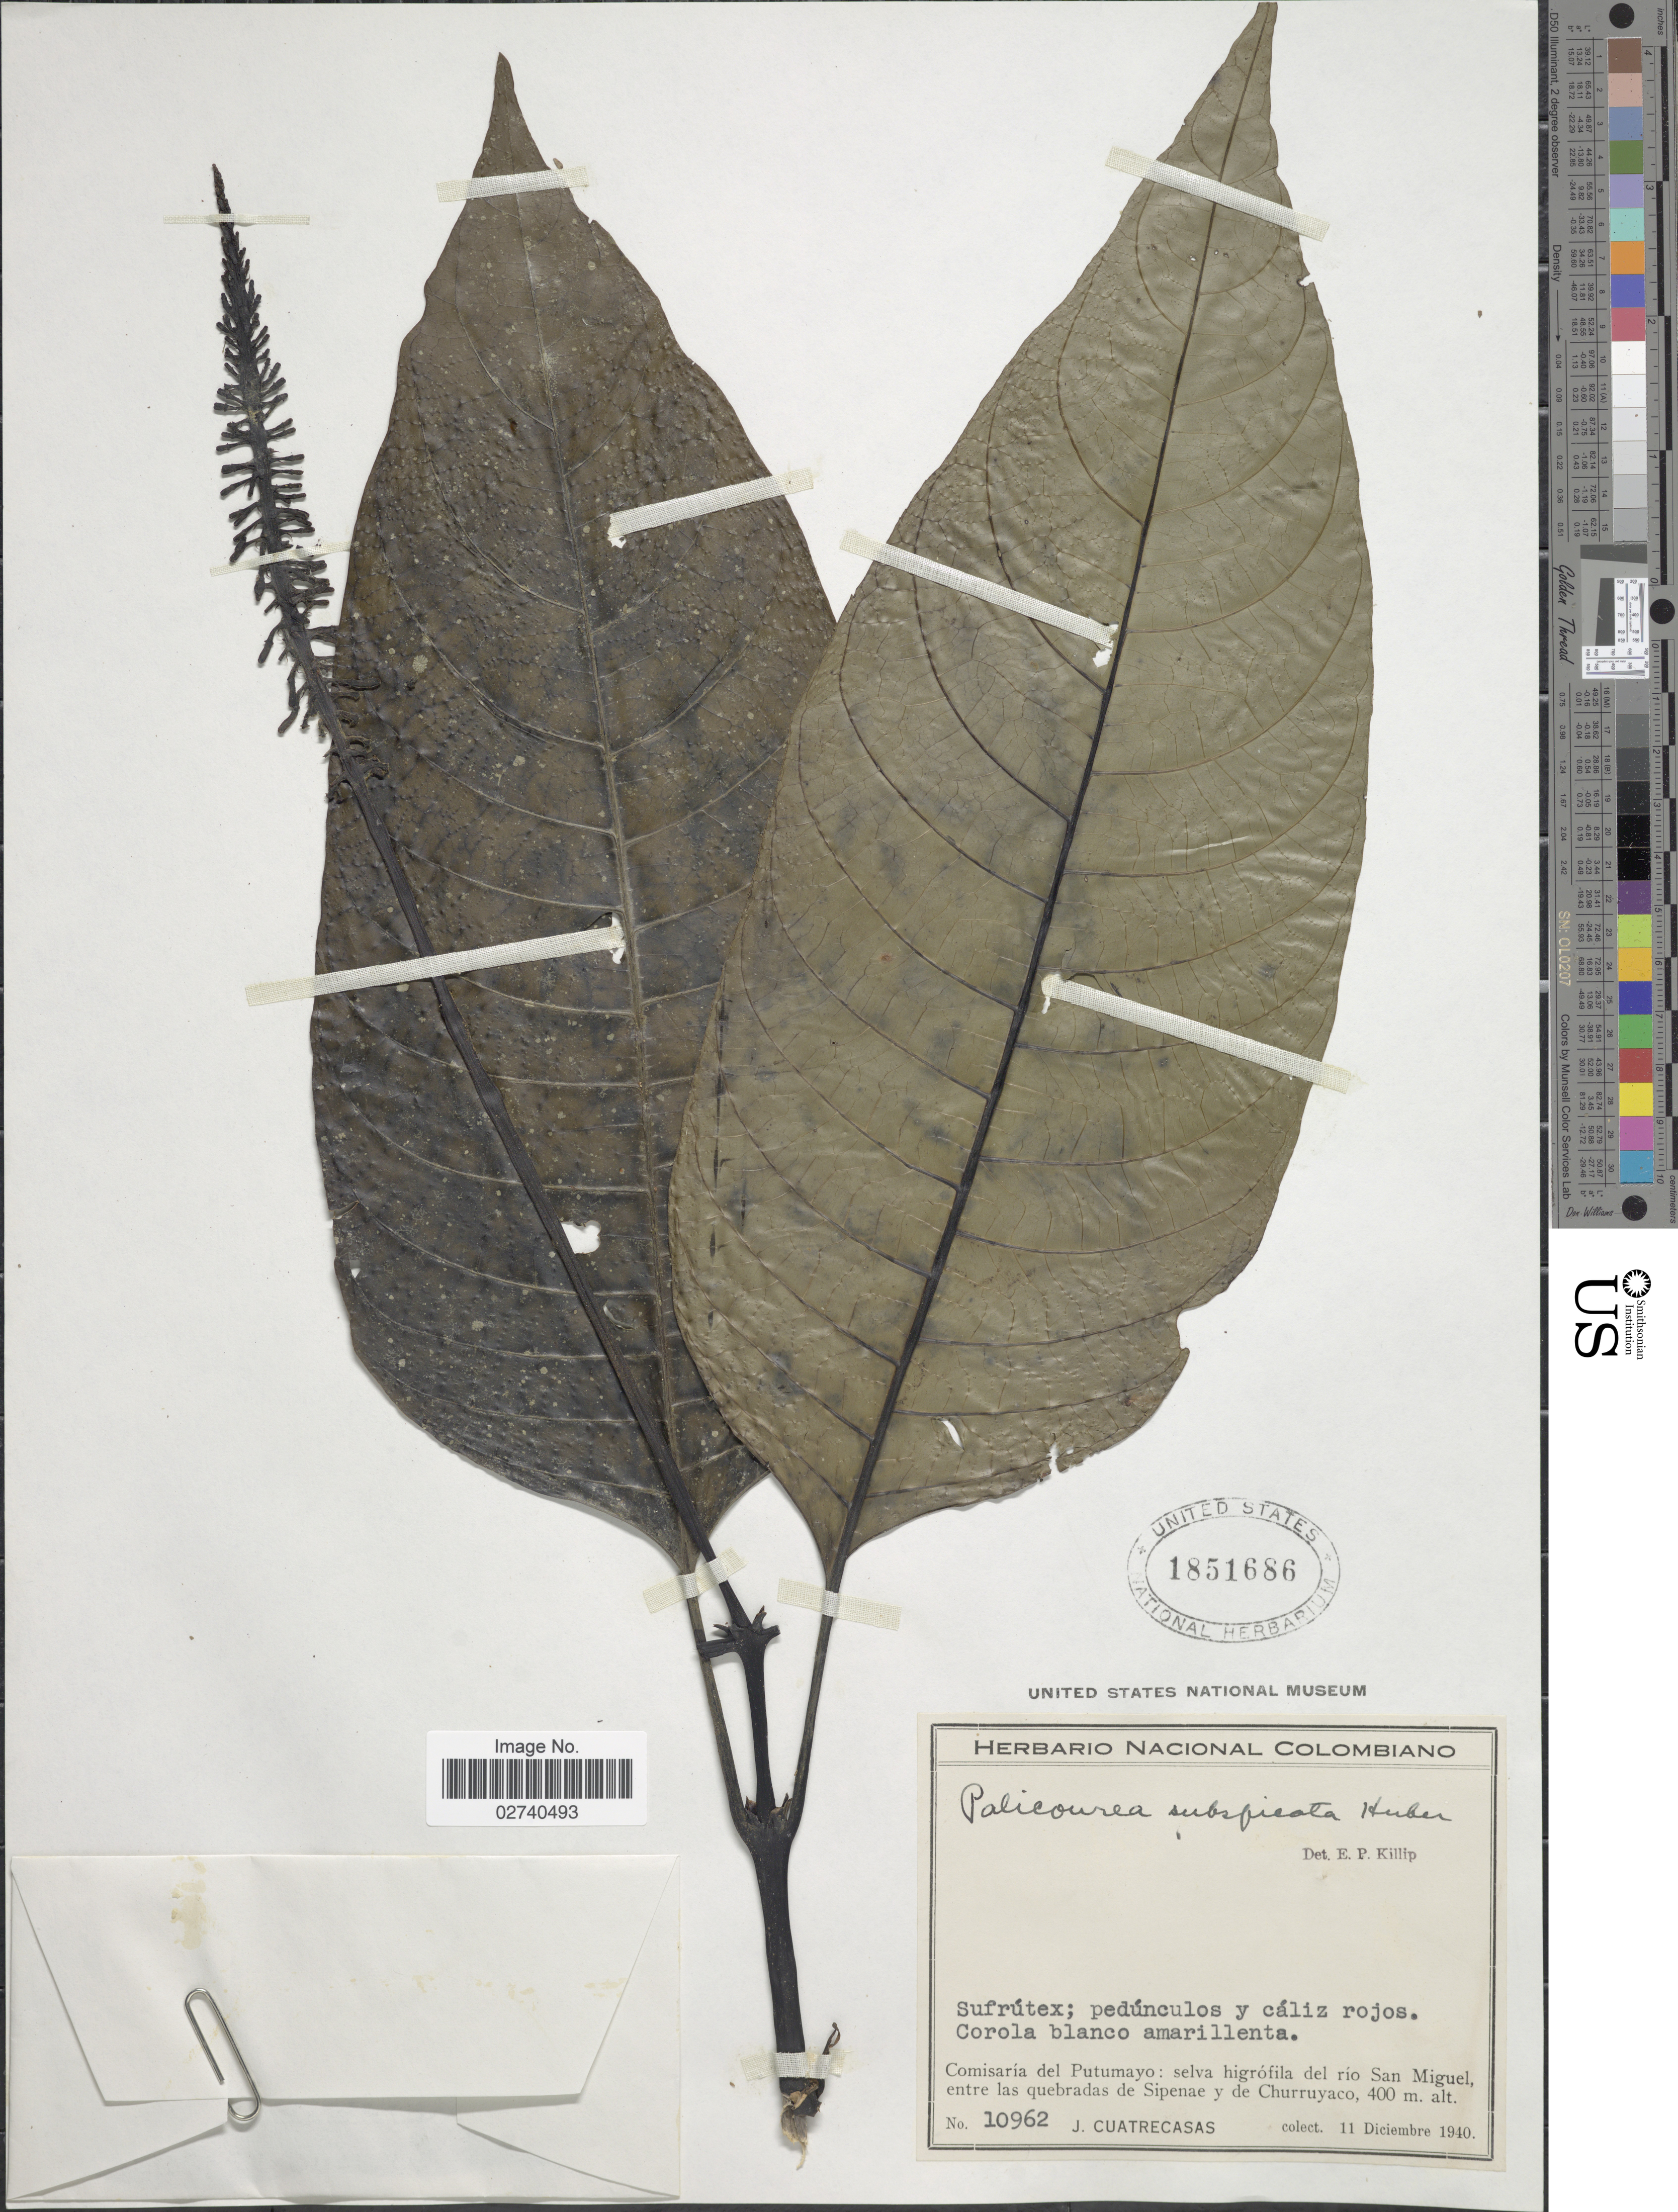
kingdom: Plantae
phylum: Tracheophyta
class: Magnoliopsida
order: Gentianales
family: Rubiaceae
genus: Palicourea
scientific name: Palicourea subspicata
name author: Huber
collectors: J. Cuatrecasas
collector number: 10962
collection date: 1940-12-11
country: Colombia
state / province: Putumayo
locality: Comisaria del Putumayo: selva higrofila del rio San Miguel, entre las quebradas de Sipenae y de Churruyaco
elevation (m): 400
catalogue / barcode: US 1851686